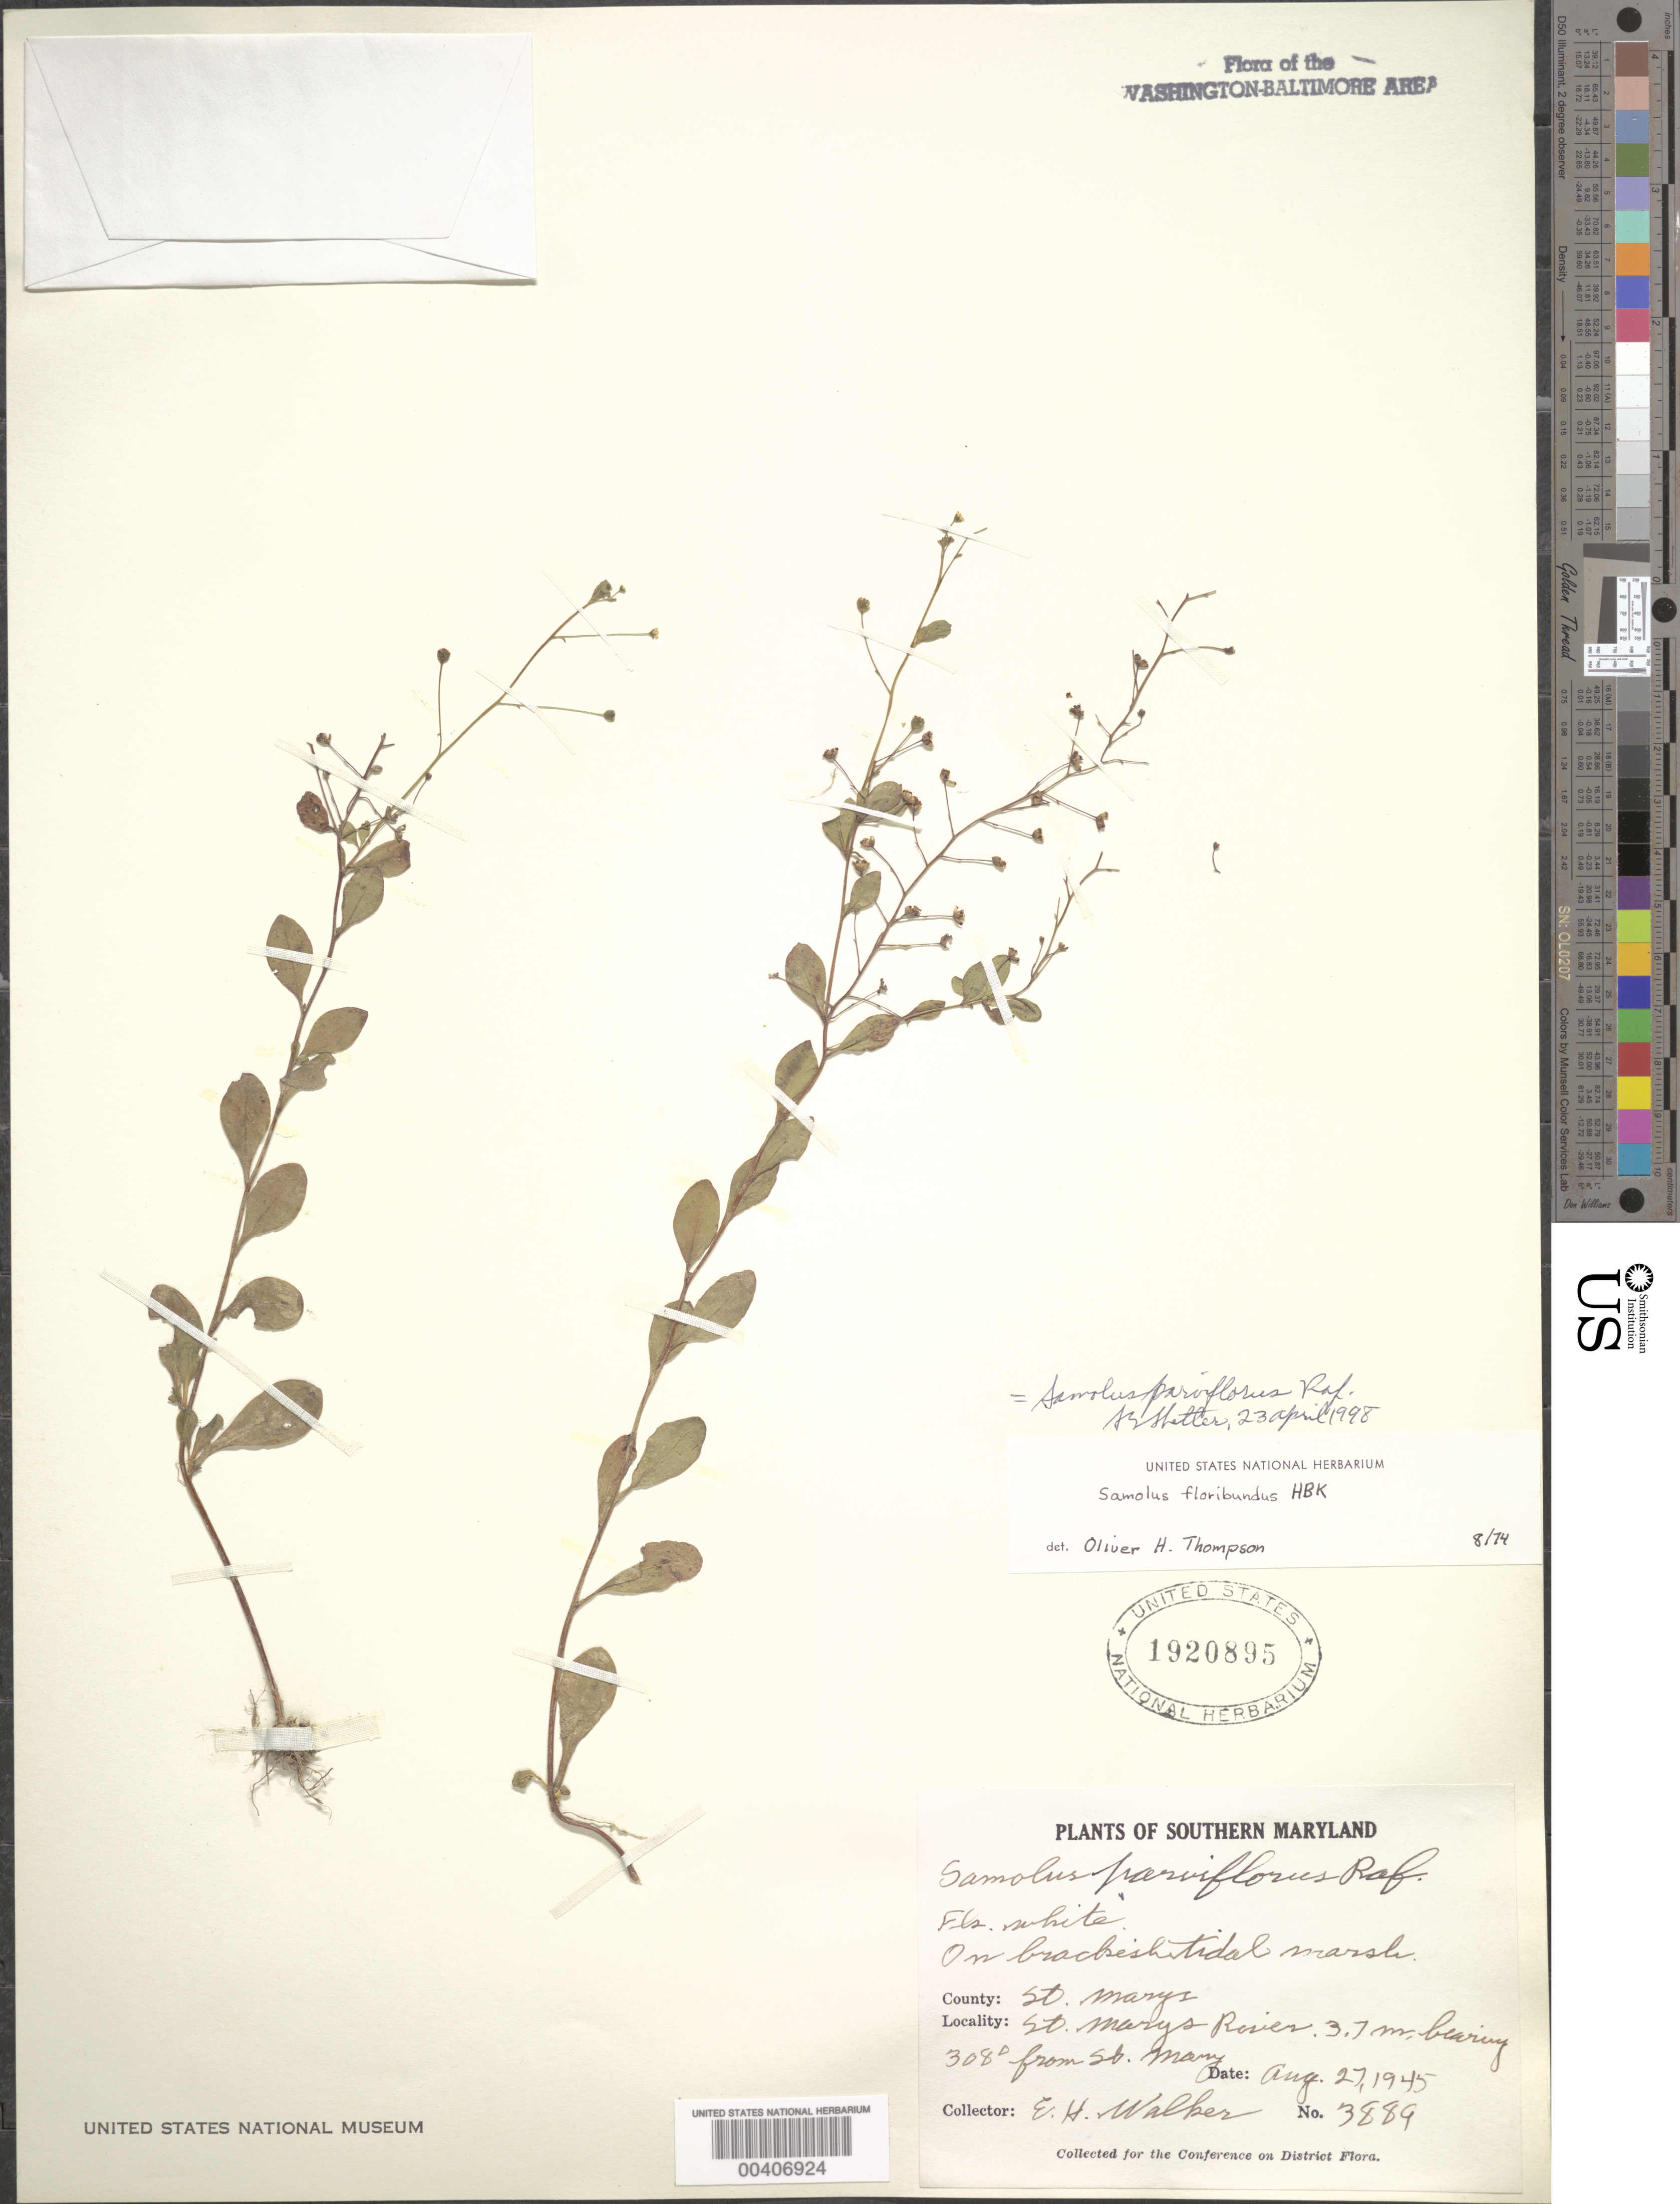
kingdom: Plantae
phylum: Tracheophyta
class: Magnoliopsida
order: Ericales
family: Primulaceae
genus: Samolus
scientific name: Samolus parviflorus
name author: Raf.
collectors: E. H. Walker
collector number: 3889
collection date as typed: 27 Aug 1945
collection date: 1945-08-27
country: United States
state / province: Maryland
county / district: St. Mary's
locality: St. Marys River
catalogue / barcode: US 1920895